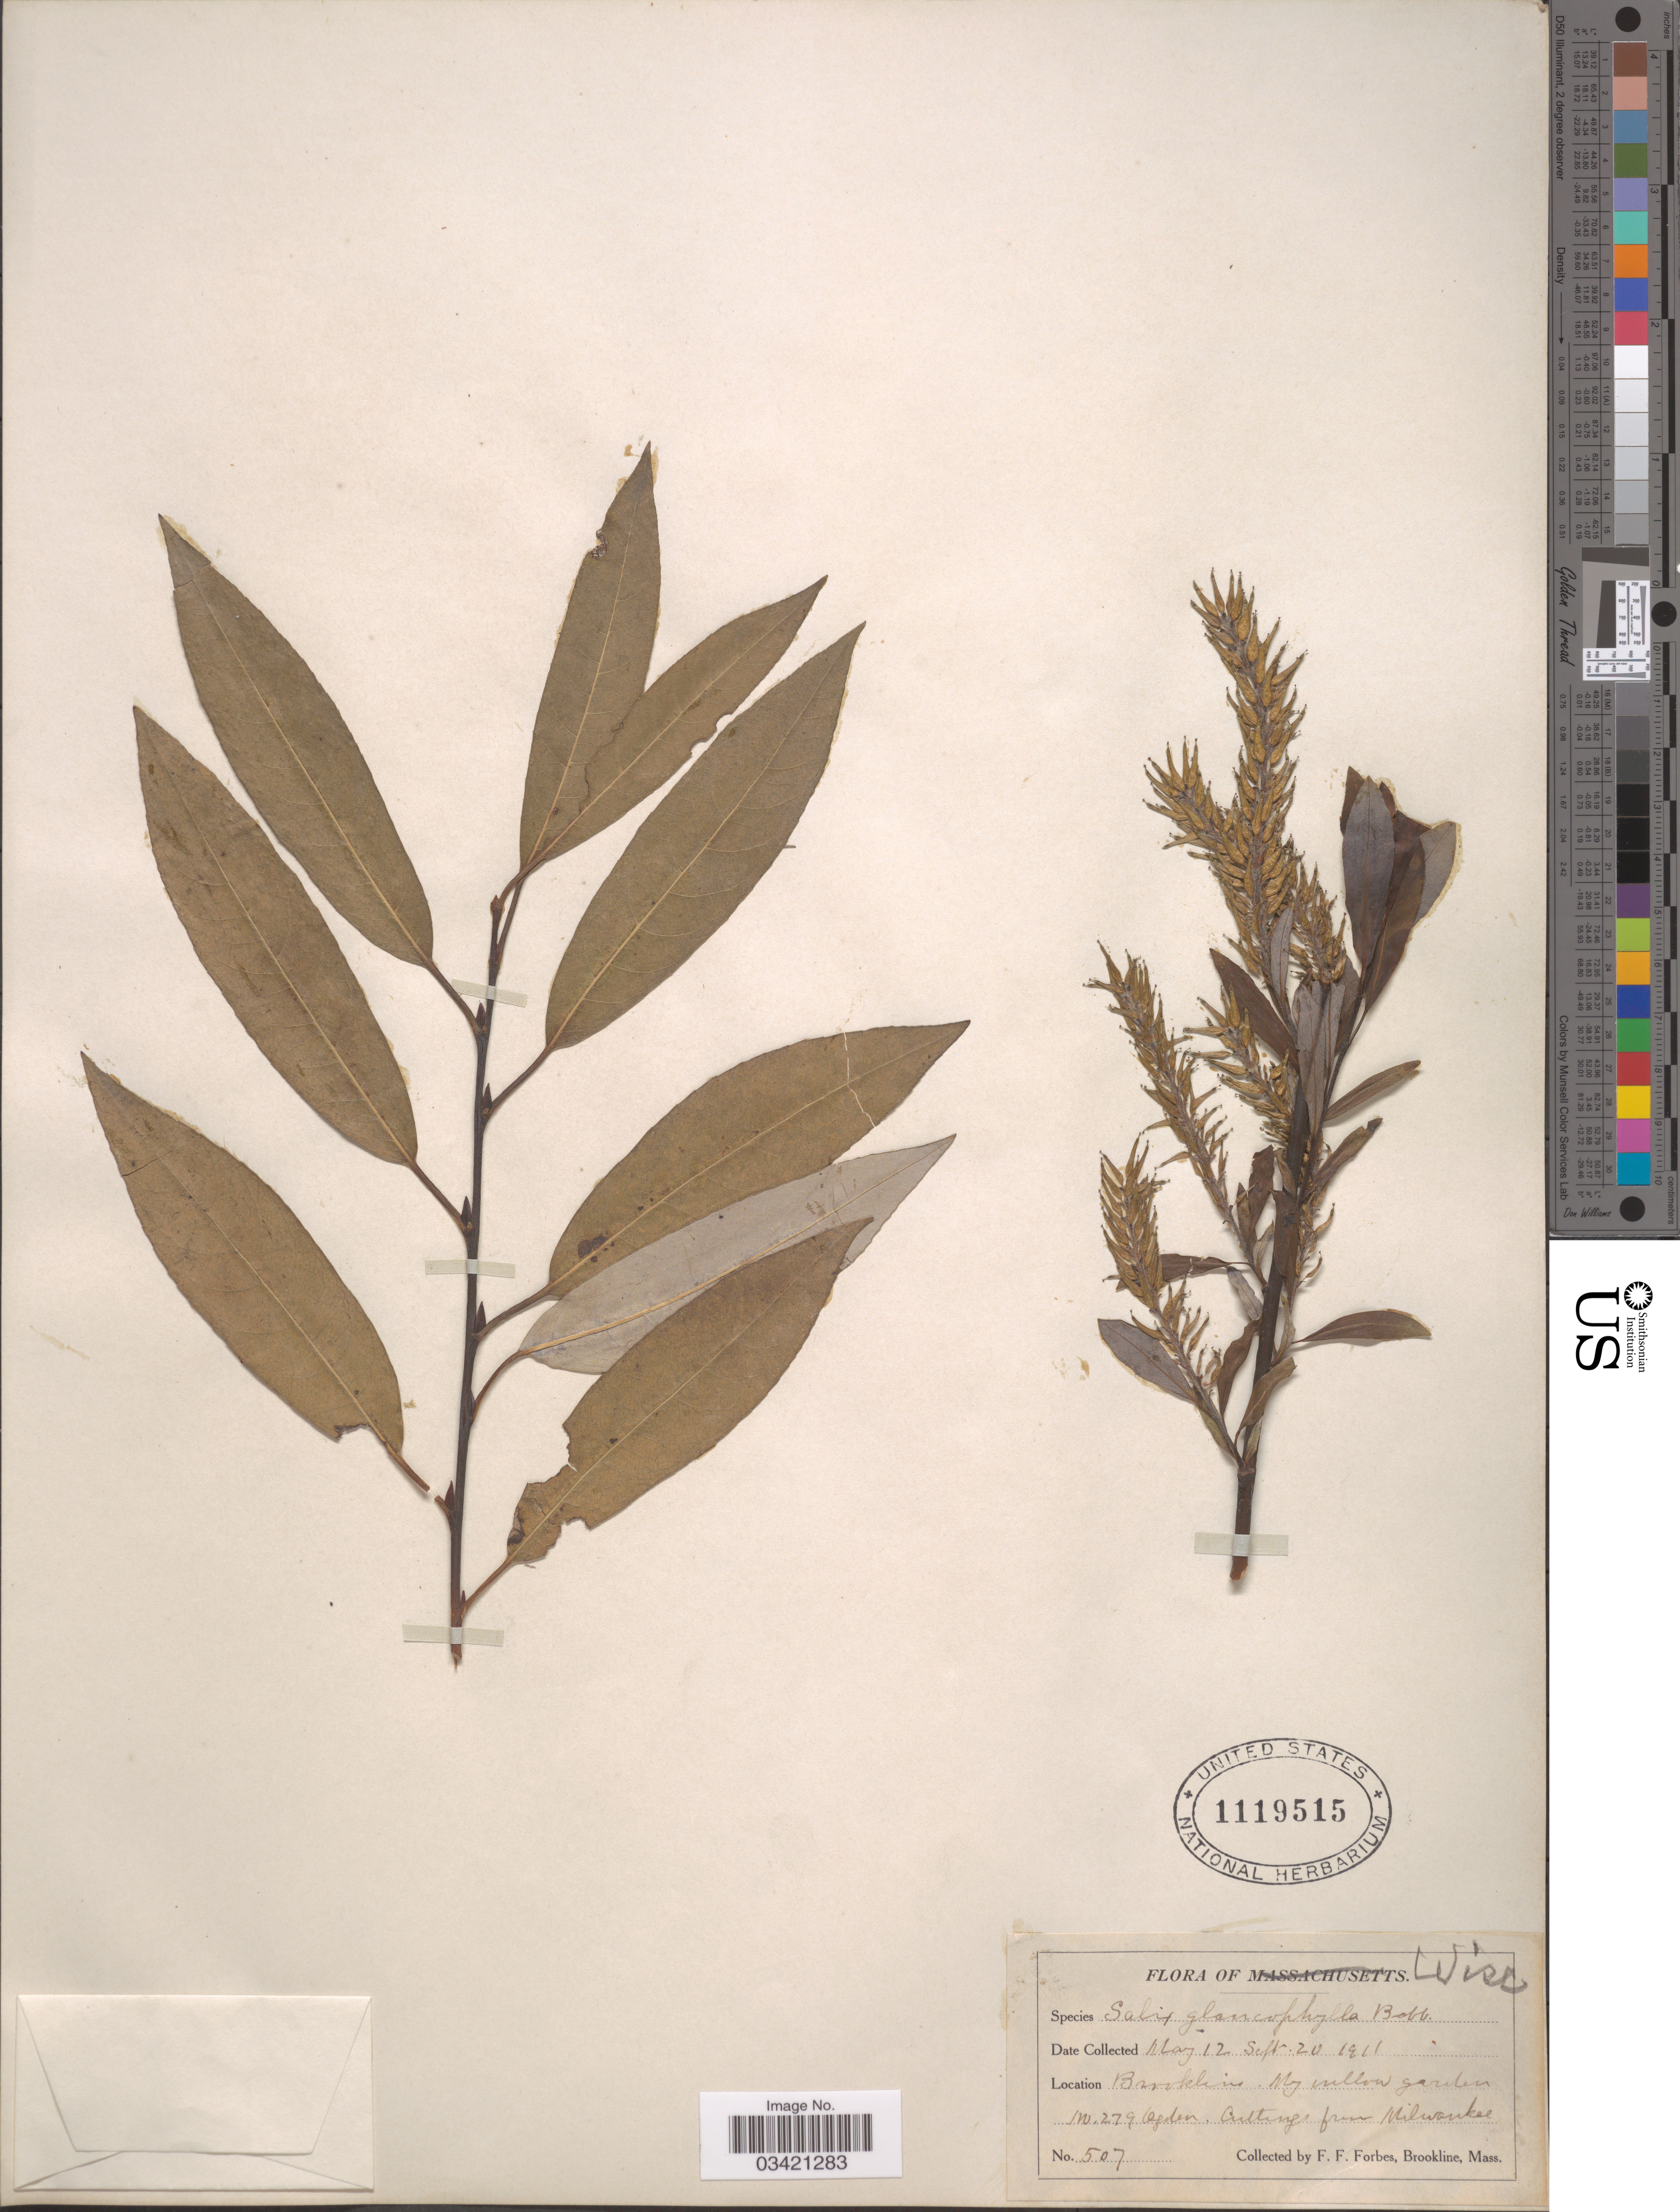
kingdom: Plantae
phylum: Tracheophyta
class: Magnoliopsida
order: Malpighiales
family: Salicaceae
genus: Salix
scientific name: Salix glaucophylla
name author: Andersson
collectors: F. Forbes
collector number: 507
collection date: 1911-05-12/1911-09-20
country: United States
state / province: Wisconsin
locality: Brookline. My willow garden.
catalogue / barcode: US 1119515